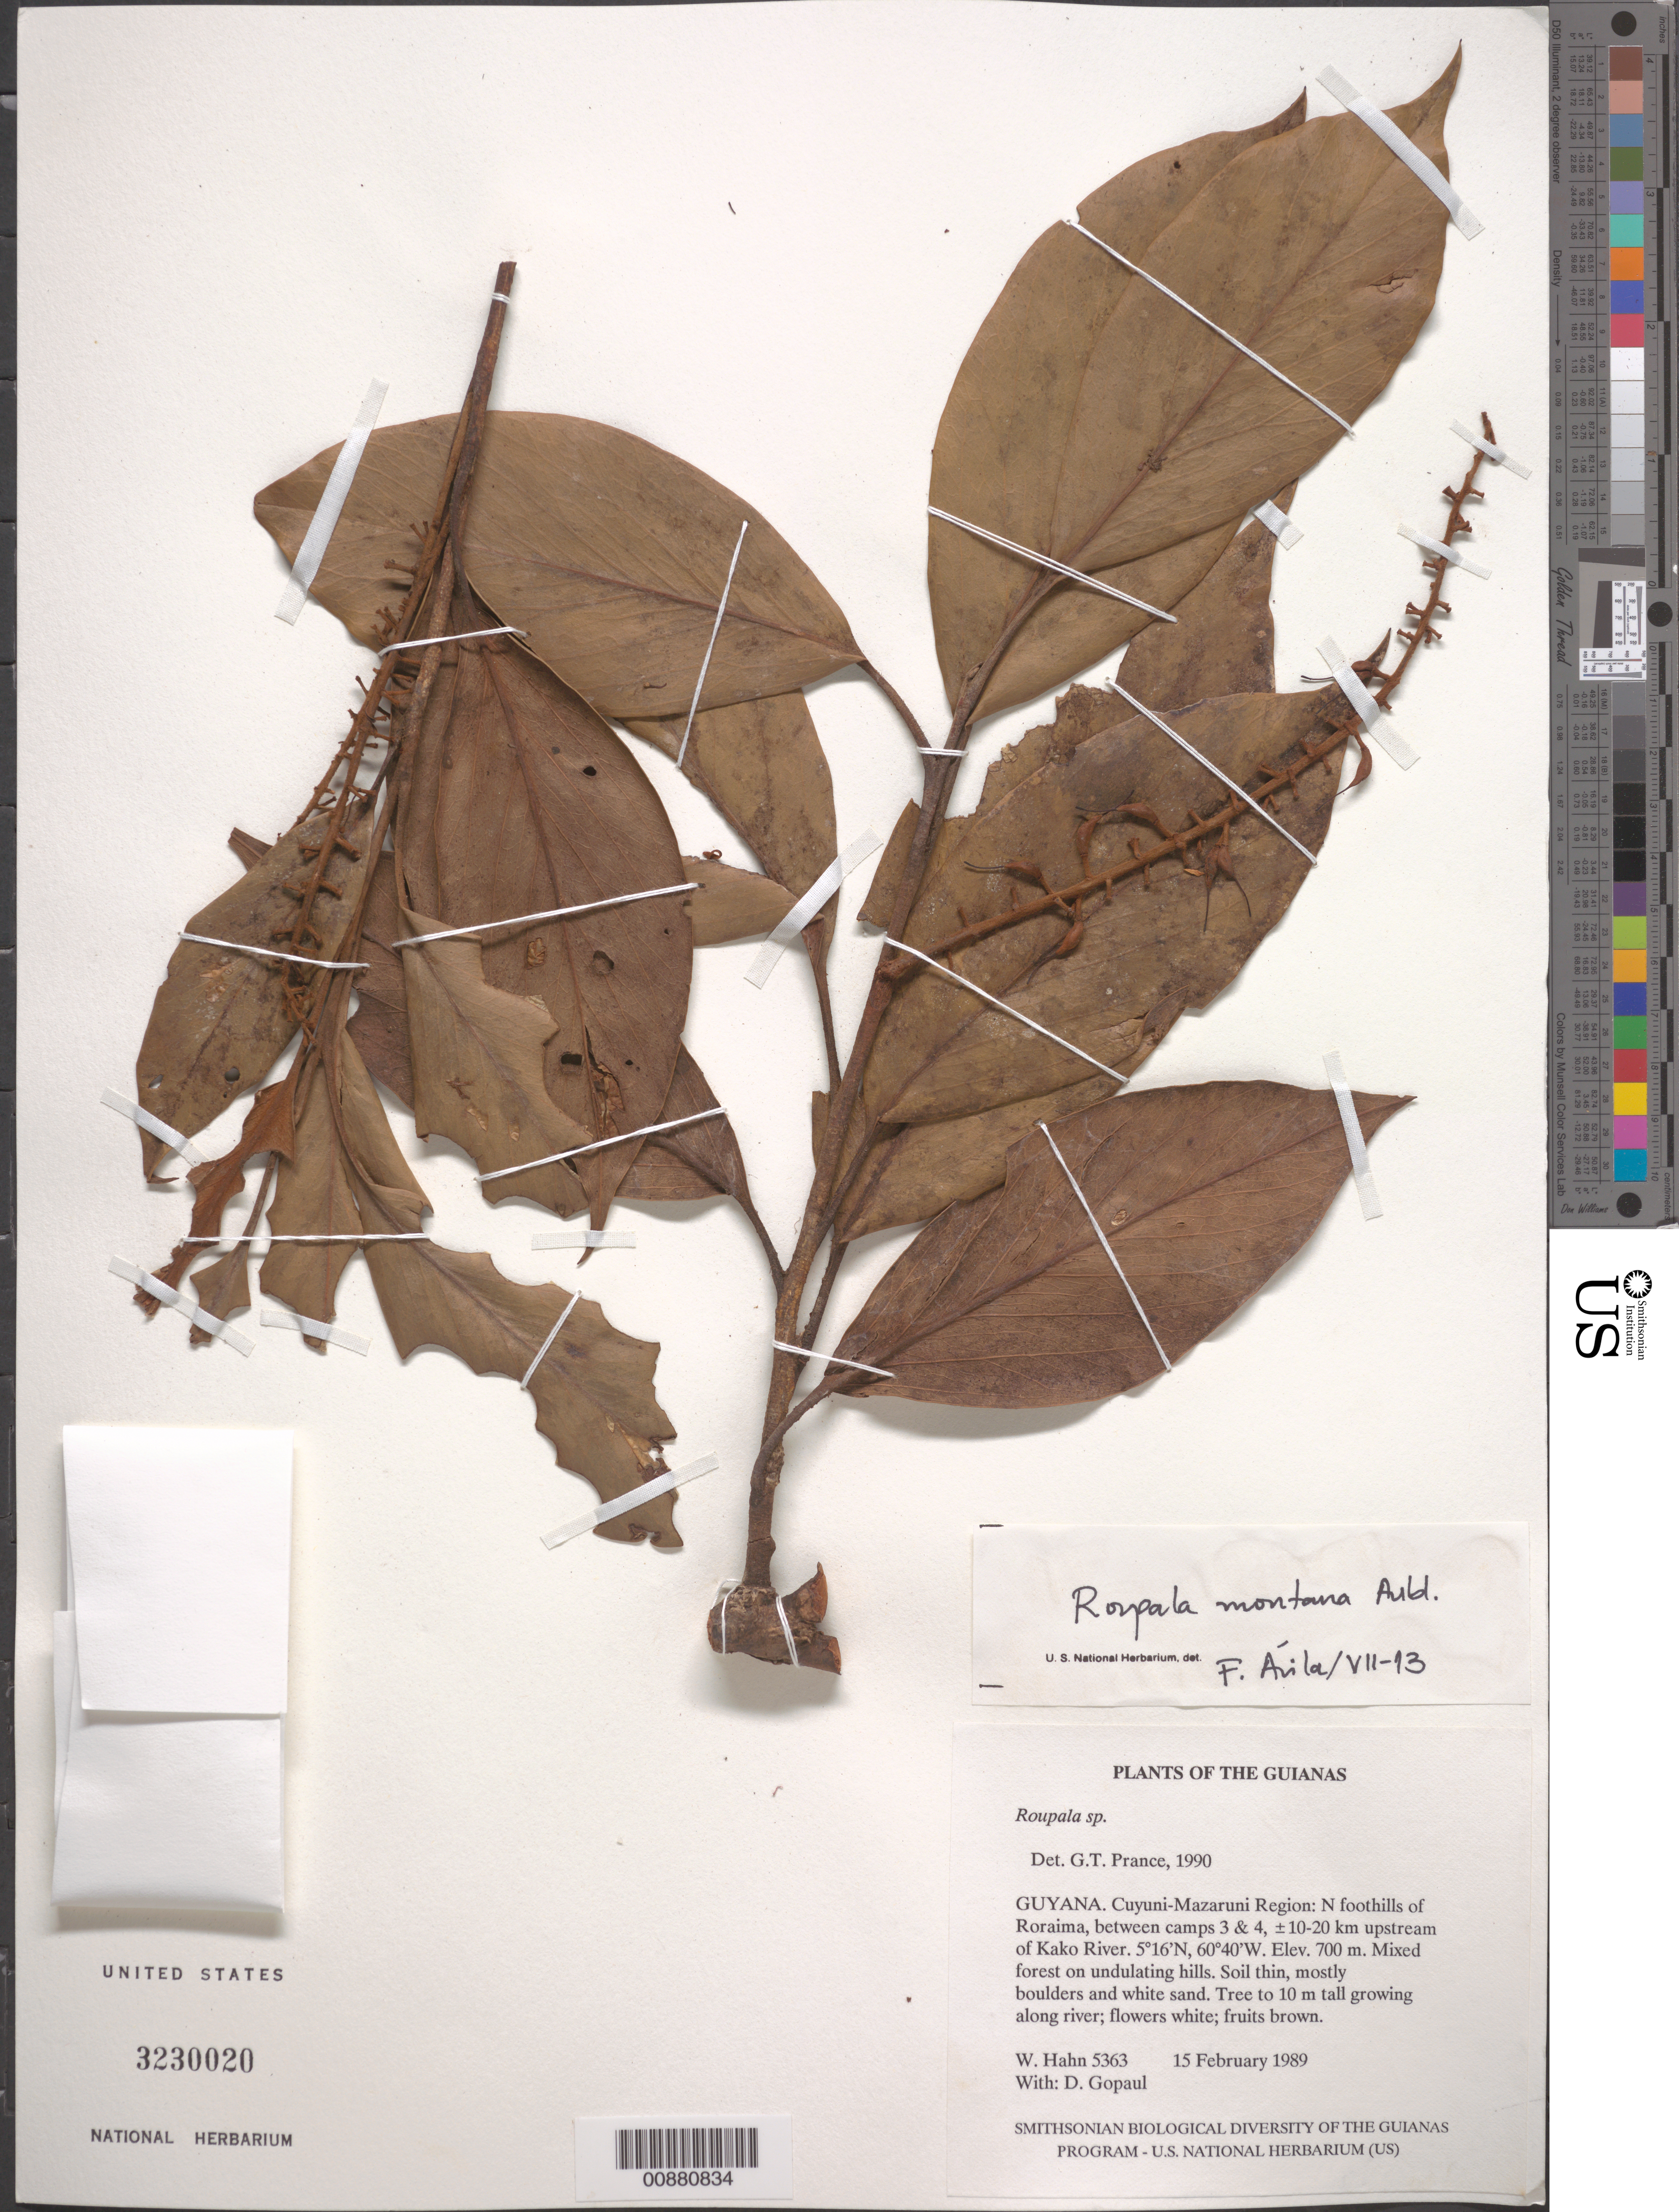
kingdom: Plantae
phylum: Tracheophyta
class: Magnoliopsida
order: Proteales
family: Proteaceae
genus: Roupala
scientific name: Roupala montana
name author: Aubl.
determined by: Ávila, F. A.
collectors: W. Hahn & D. Gopaul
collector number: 5363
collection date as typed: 15 February 1989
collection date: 1989-02-15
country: Guyana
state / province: Cuyuni-Mazaruni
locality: N foothills of Roraima, between camps 3 & 4, ±10-20 km upstream of Kako River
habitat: Mixed forest on undulating hills. Soil thin, mostly boulders and white sand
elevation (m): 700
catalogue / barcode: US 3230020